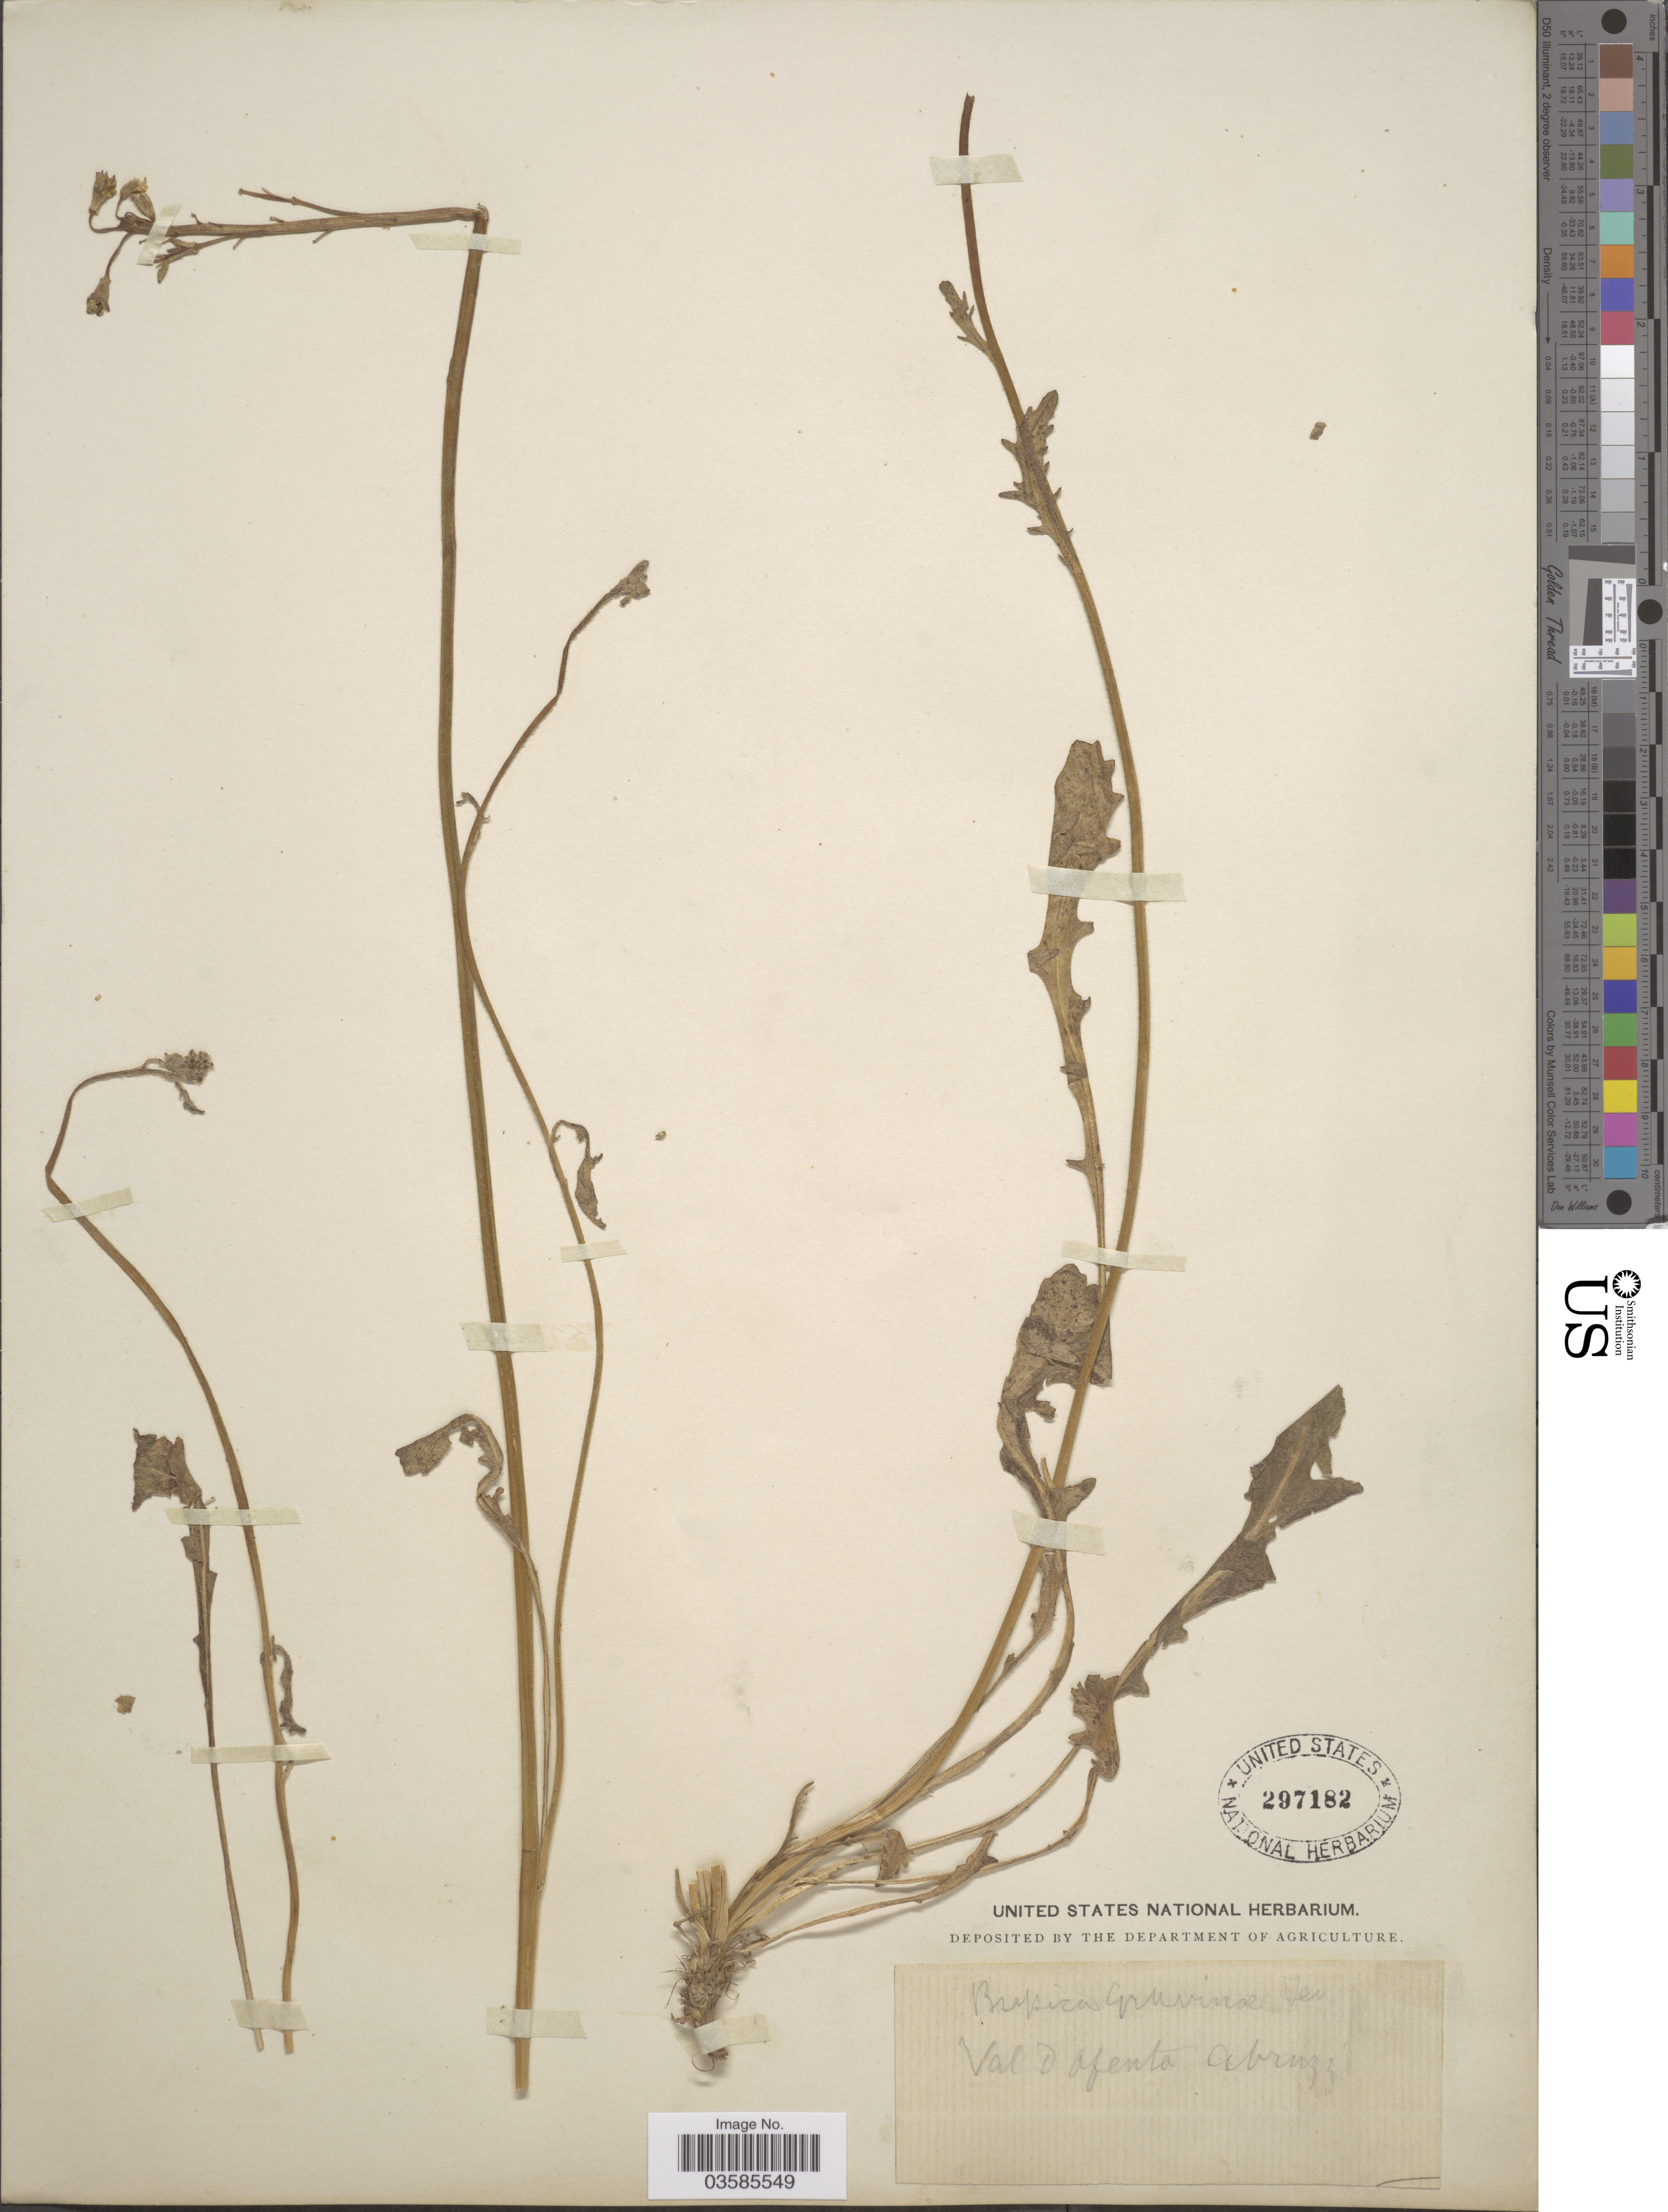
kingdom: Plantae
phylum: Tracheophyta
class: Magnoliopsida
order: Brassicales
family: Brassicaceae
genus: Brassica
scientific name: Brassica gravinae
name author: Ten.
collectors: ex herb. United States National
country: Italy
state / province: Abruzzo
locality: Val d Afenta Abruzz. [interpreted]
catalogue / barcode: US 297182